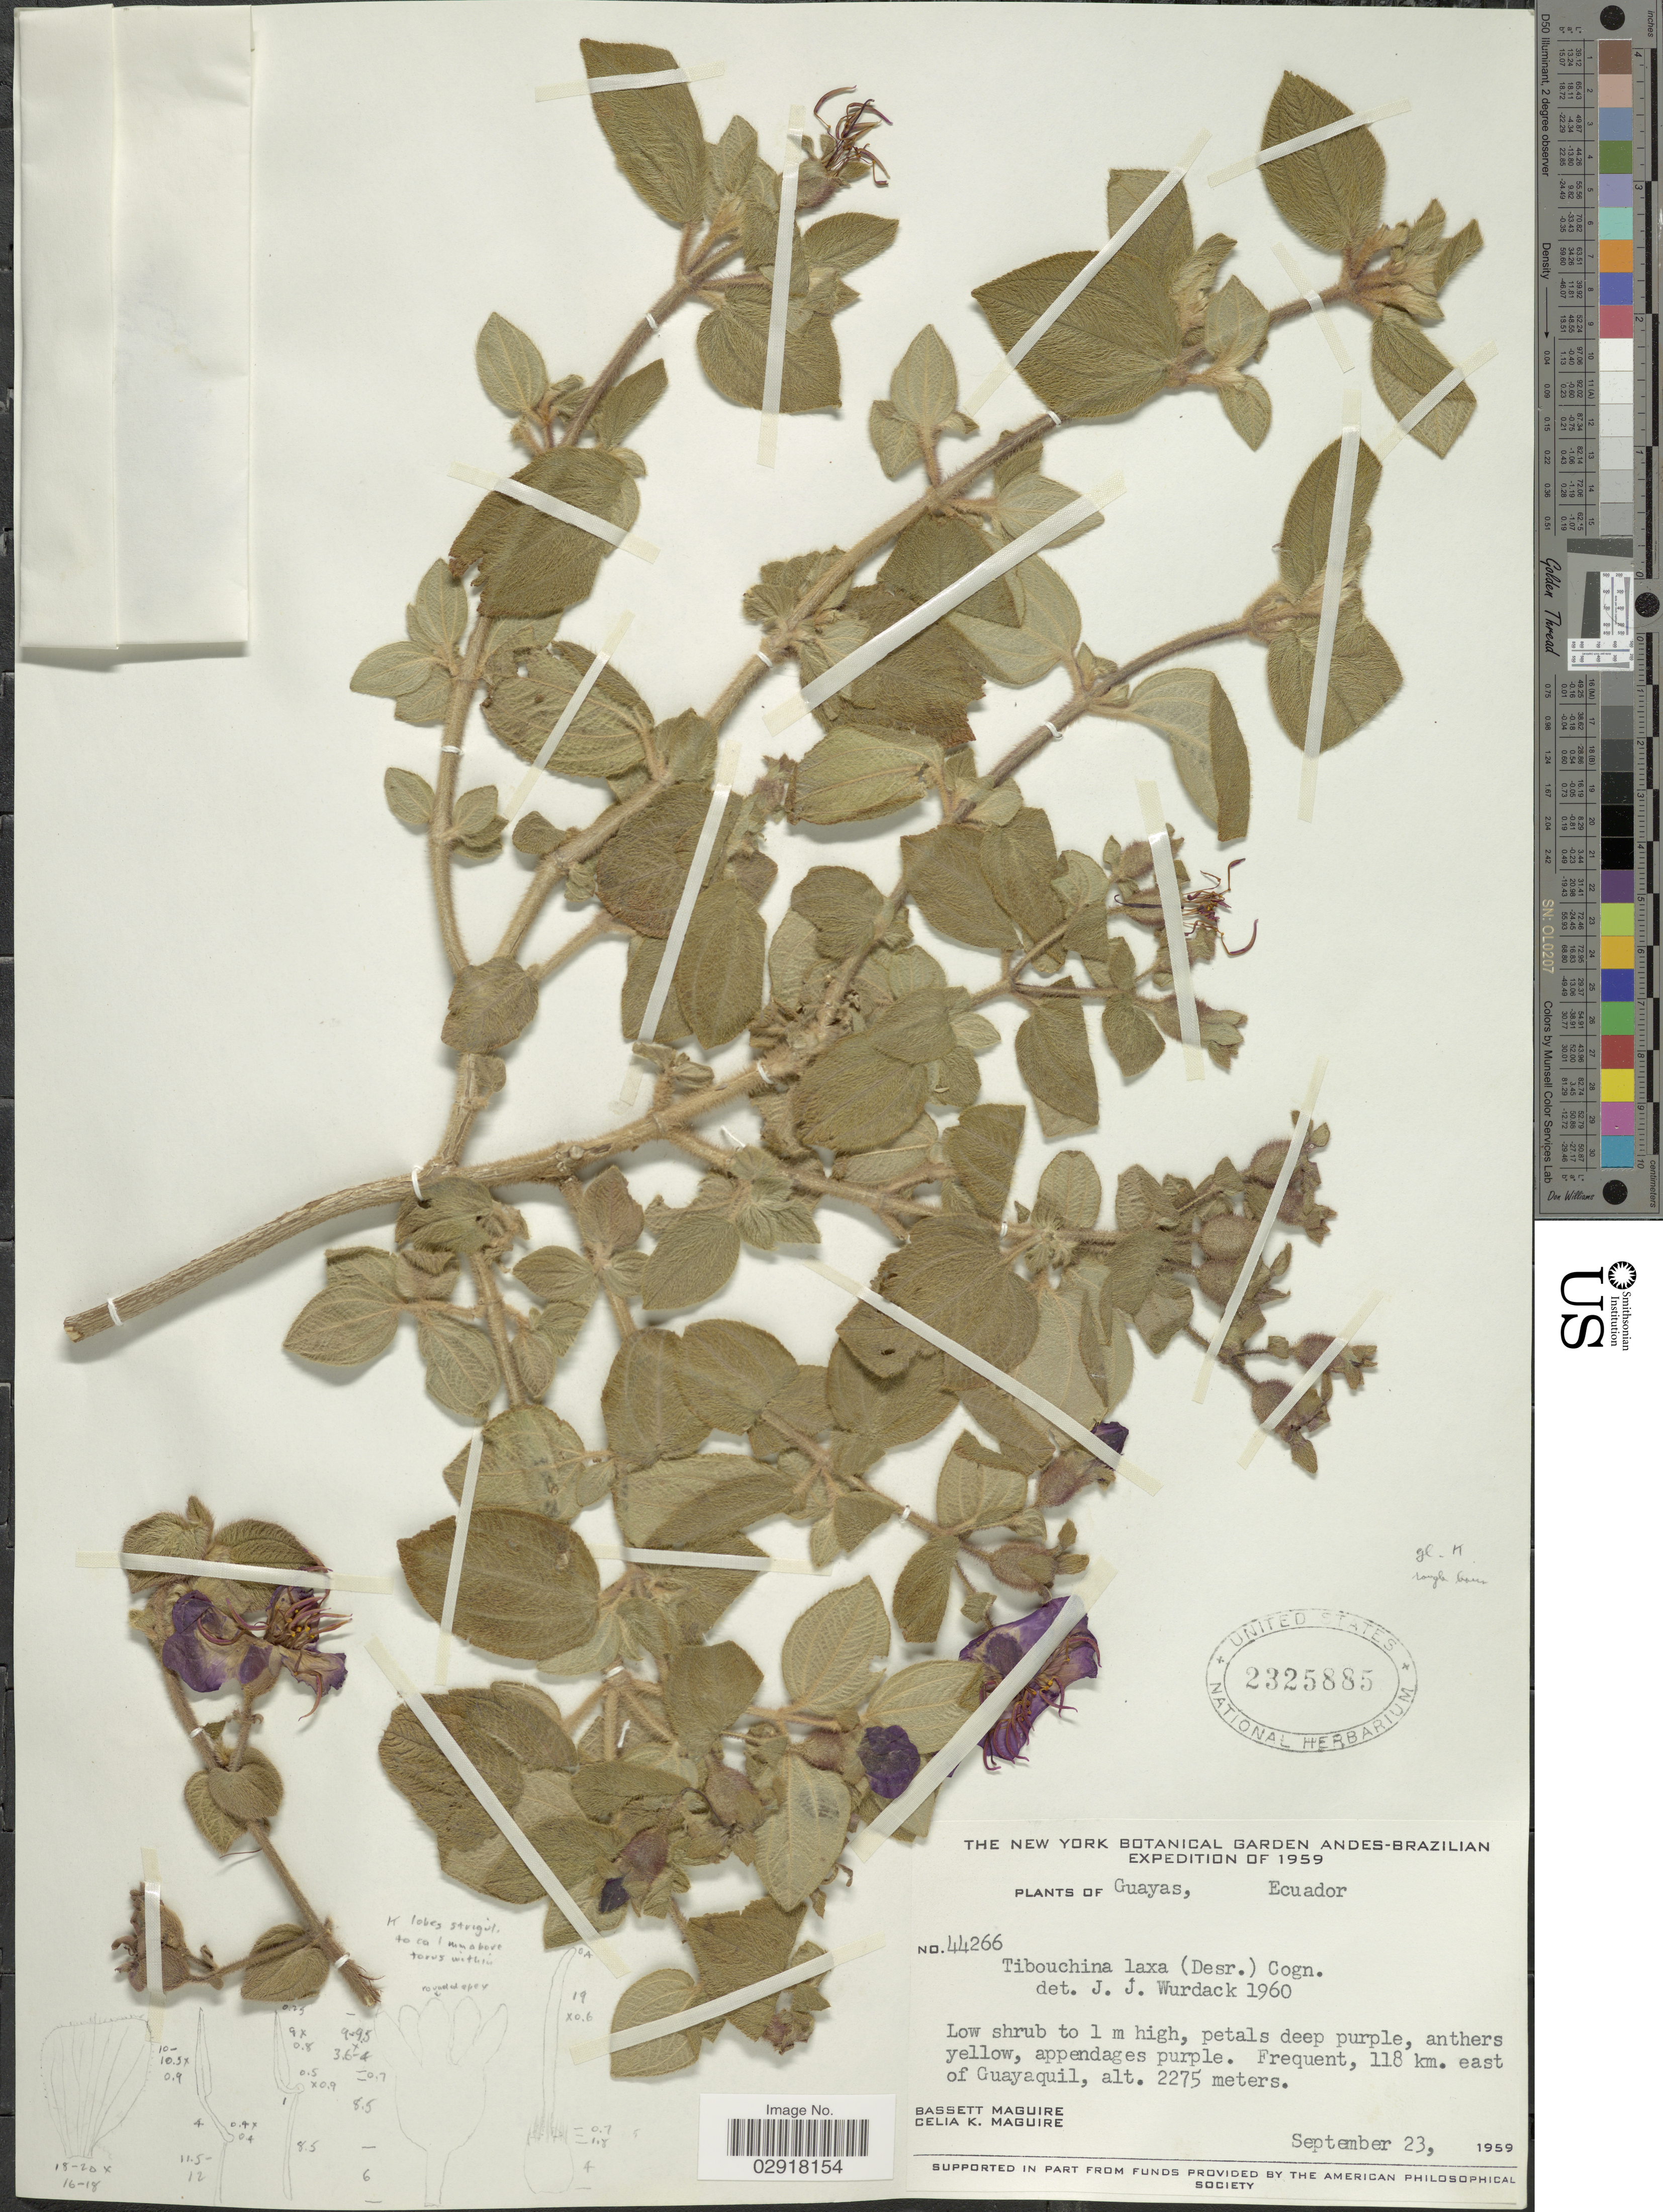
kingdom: Plantae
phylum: Tracheophyta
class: Magnoliopsida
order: Myrtales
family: Melastomataceae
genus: Chaetogastra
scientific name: Chaetogastra laxa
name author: (Desr.) P.J.F. Guim. & Michelang.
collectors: B. Maguire & C. K. Maguire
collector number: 44266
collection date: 1959-09-23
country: Ecuador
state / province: Guayas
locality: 118 km. east of Guayaquil. Andes.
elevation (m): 2275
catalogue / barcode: US 2325885